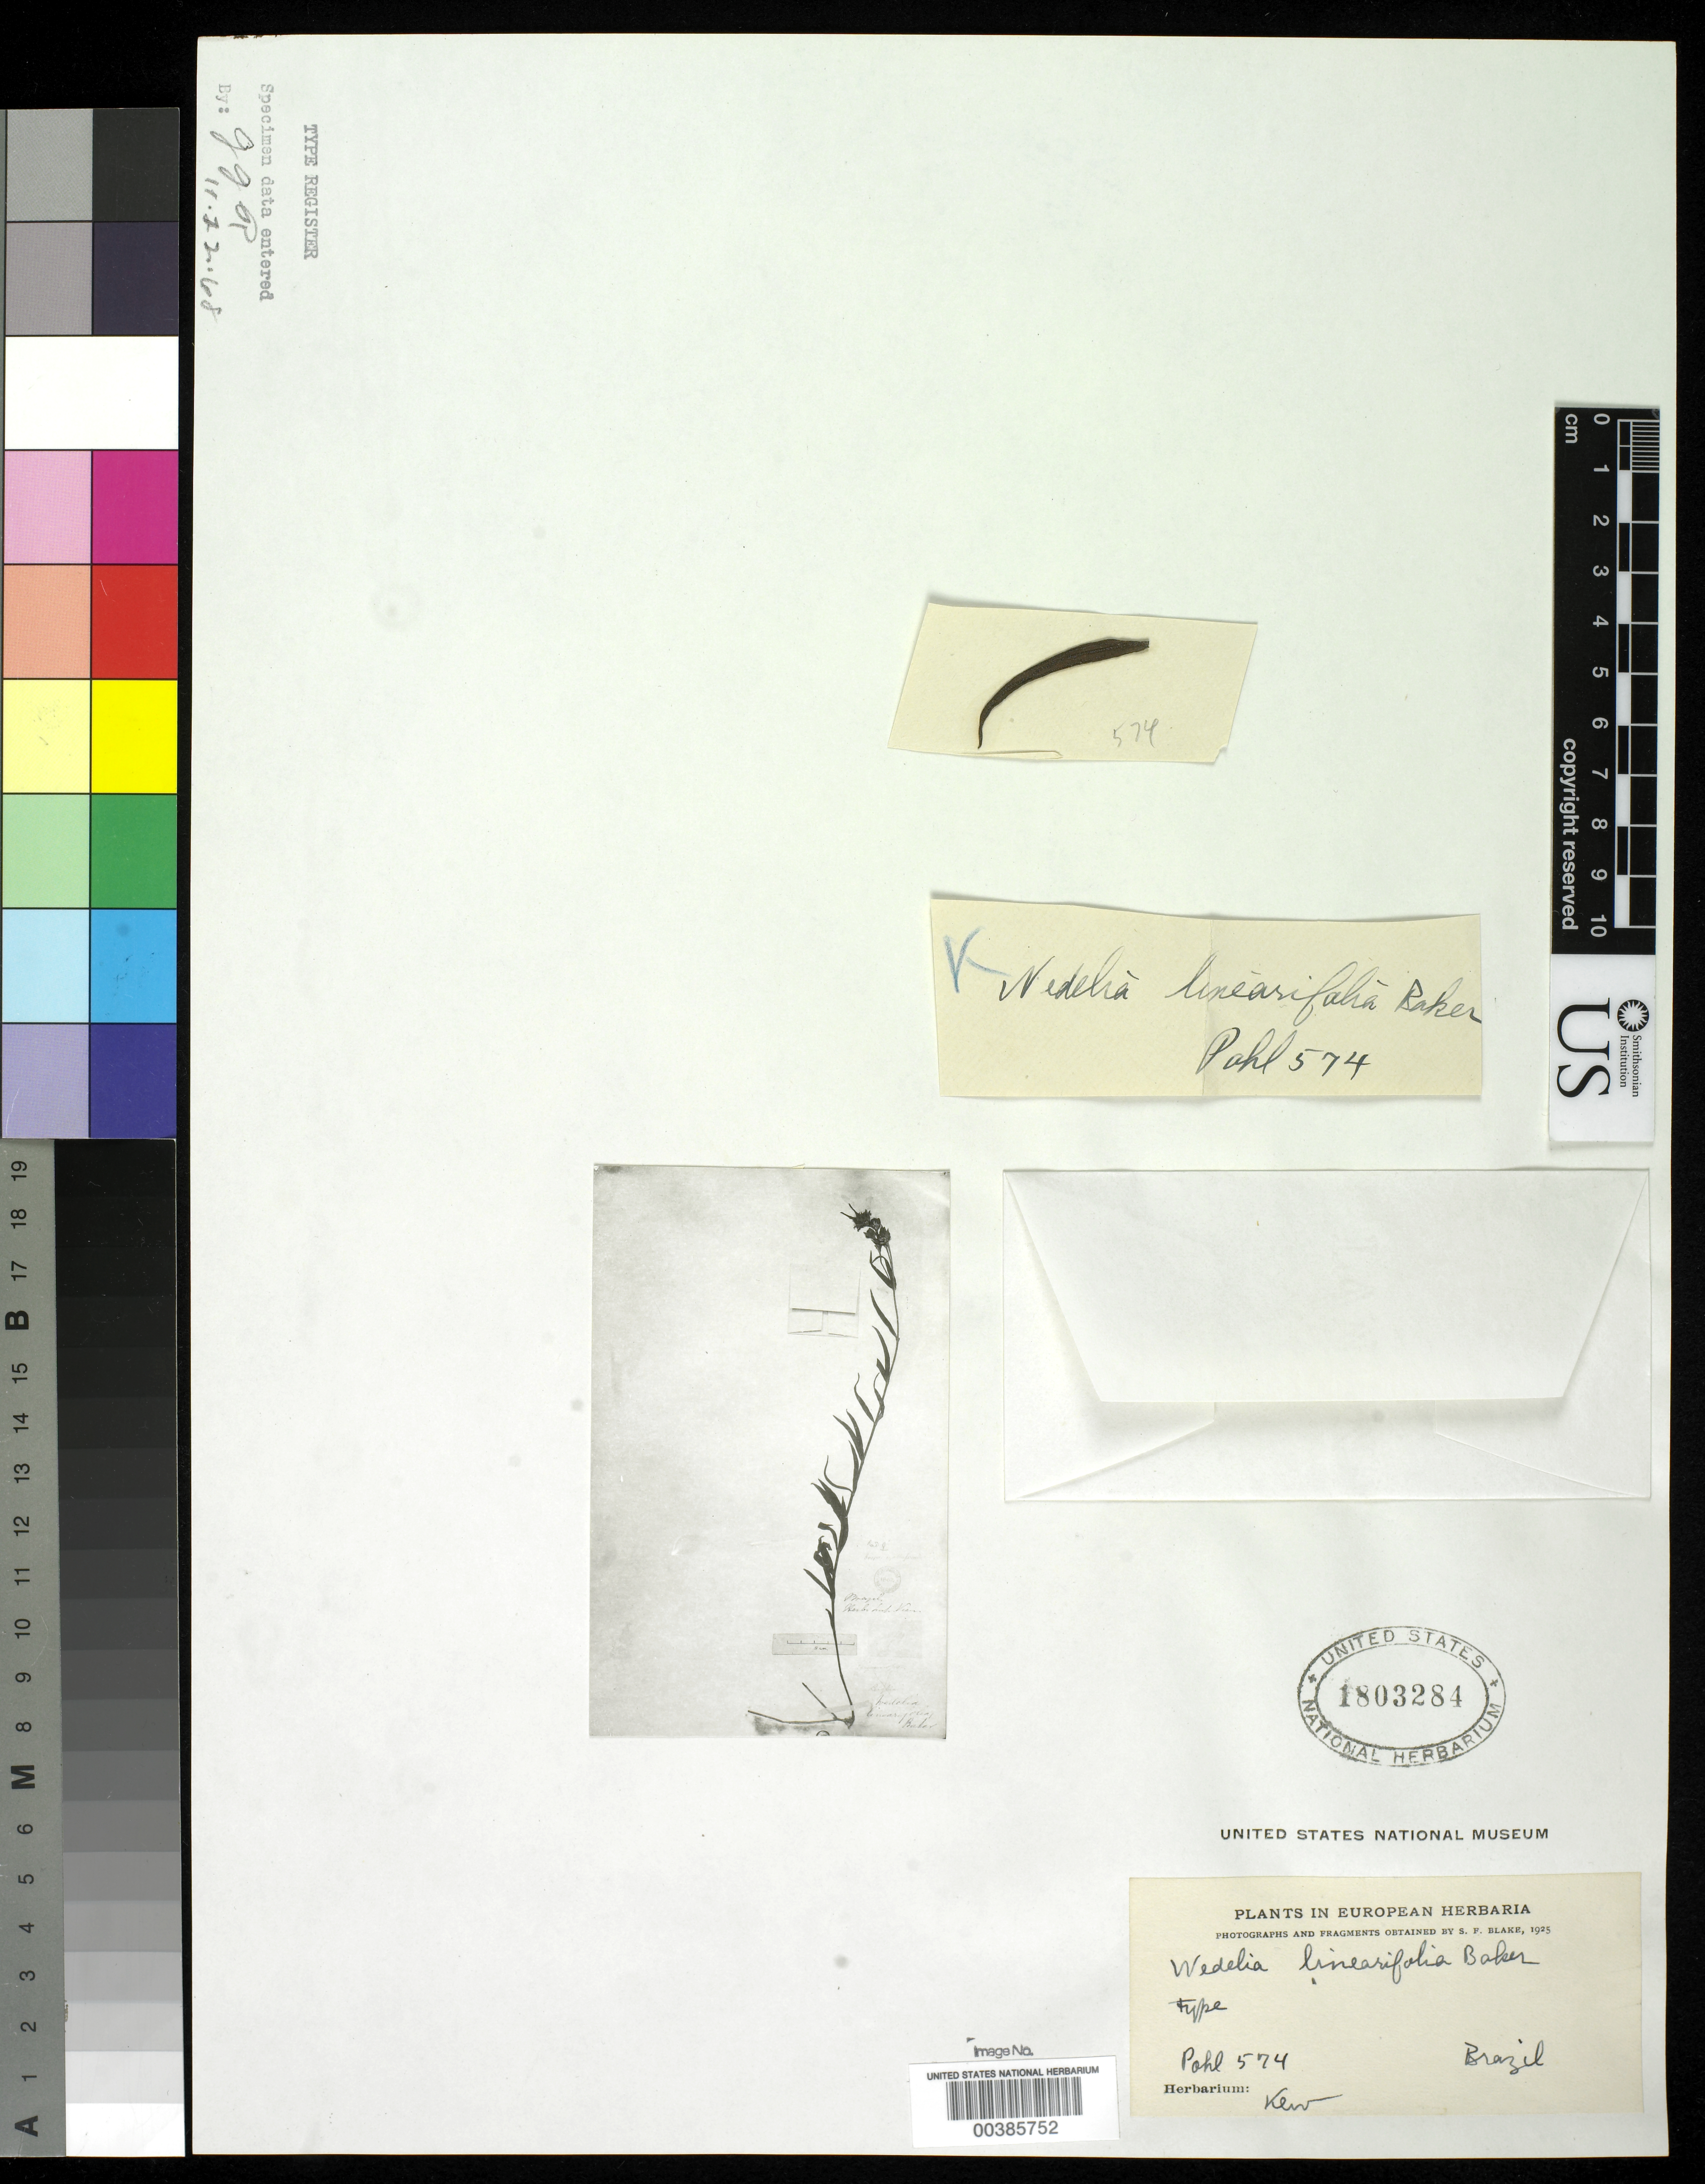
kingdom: Plantae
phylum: Tracheophyta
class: Magnoliopsida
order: Asterales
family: Asteraceae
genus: Wedelia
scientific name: Wedelia linearifolia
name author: Baker in Mart.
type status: Isotype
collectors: J. B. E. Pohl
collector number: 574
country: Brazil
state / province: Minas Gerais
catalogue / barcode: US 1803284